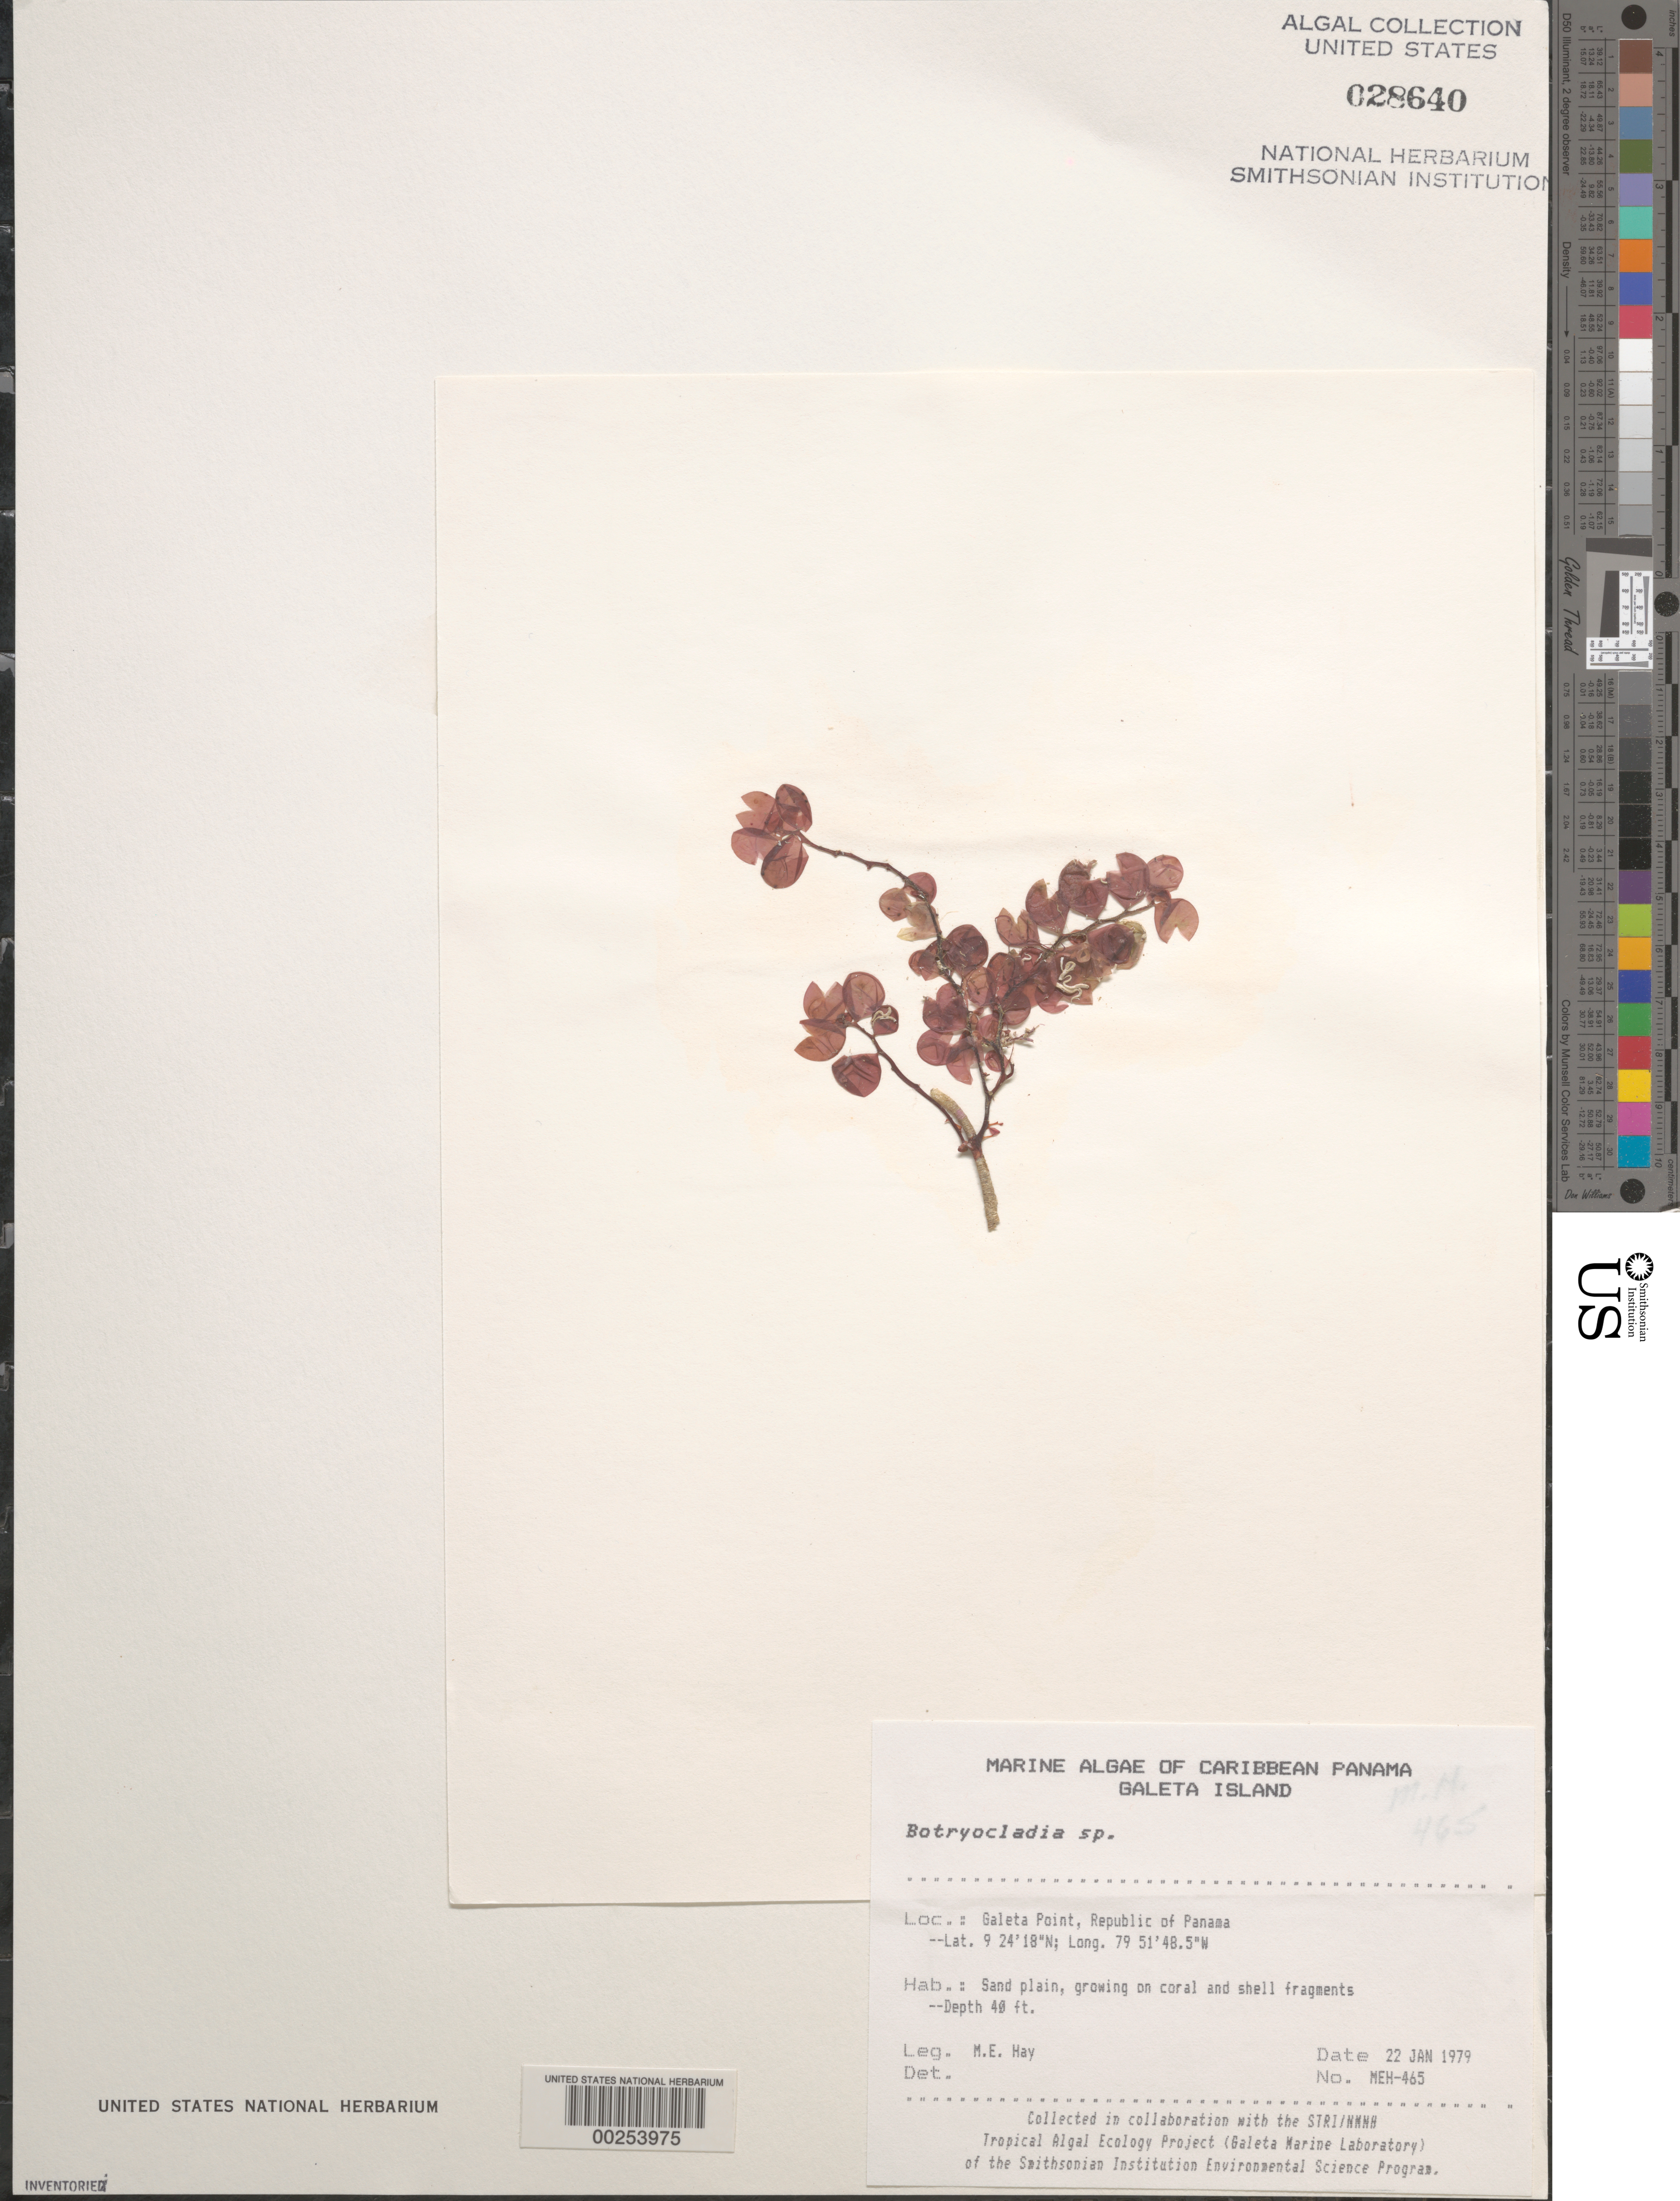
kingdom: Plantae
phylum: Rhodophyta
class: Florideophyceae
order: Rhodymeniales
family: Rhodymeniaceae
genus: Botryocladia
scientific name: Botryocladia sp.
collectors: M. E. Hay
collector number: MEH-465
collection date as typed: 22 Jan 1979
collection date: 1979-01-22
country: Panama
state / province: Colón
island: Galeta Island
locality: Galeta Point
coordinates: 9 24' 18" N, 79 51' 48.5" W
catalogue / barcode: US 28640